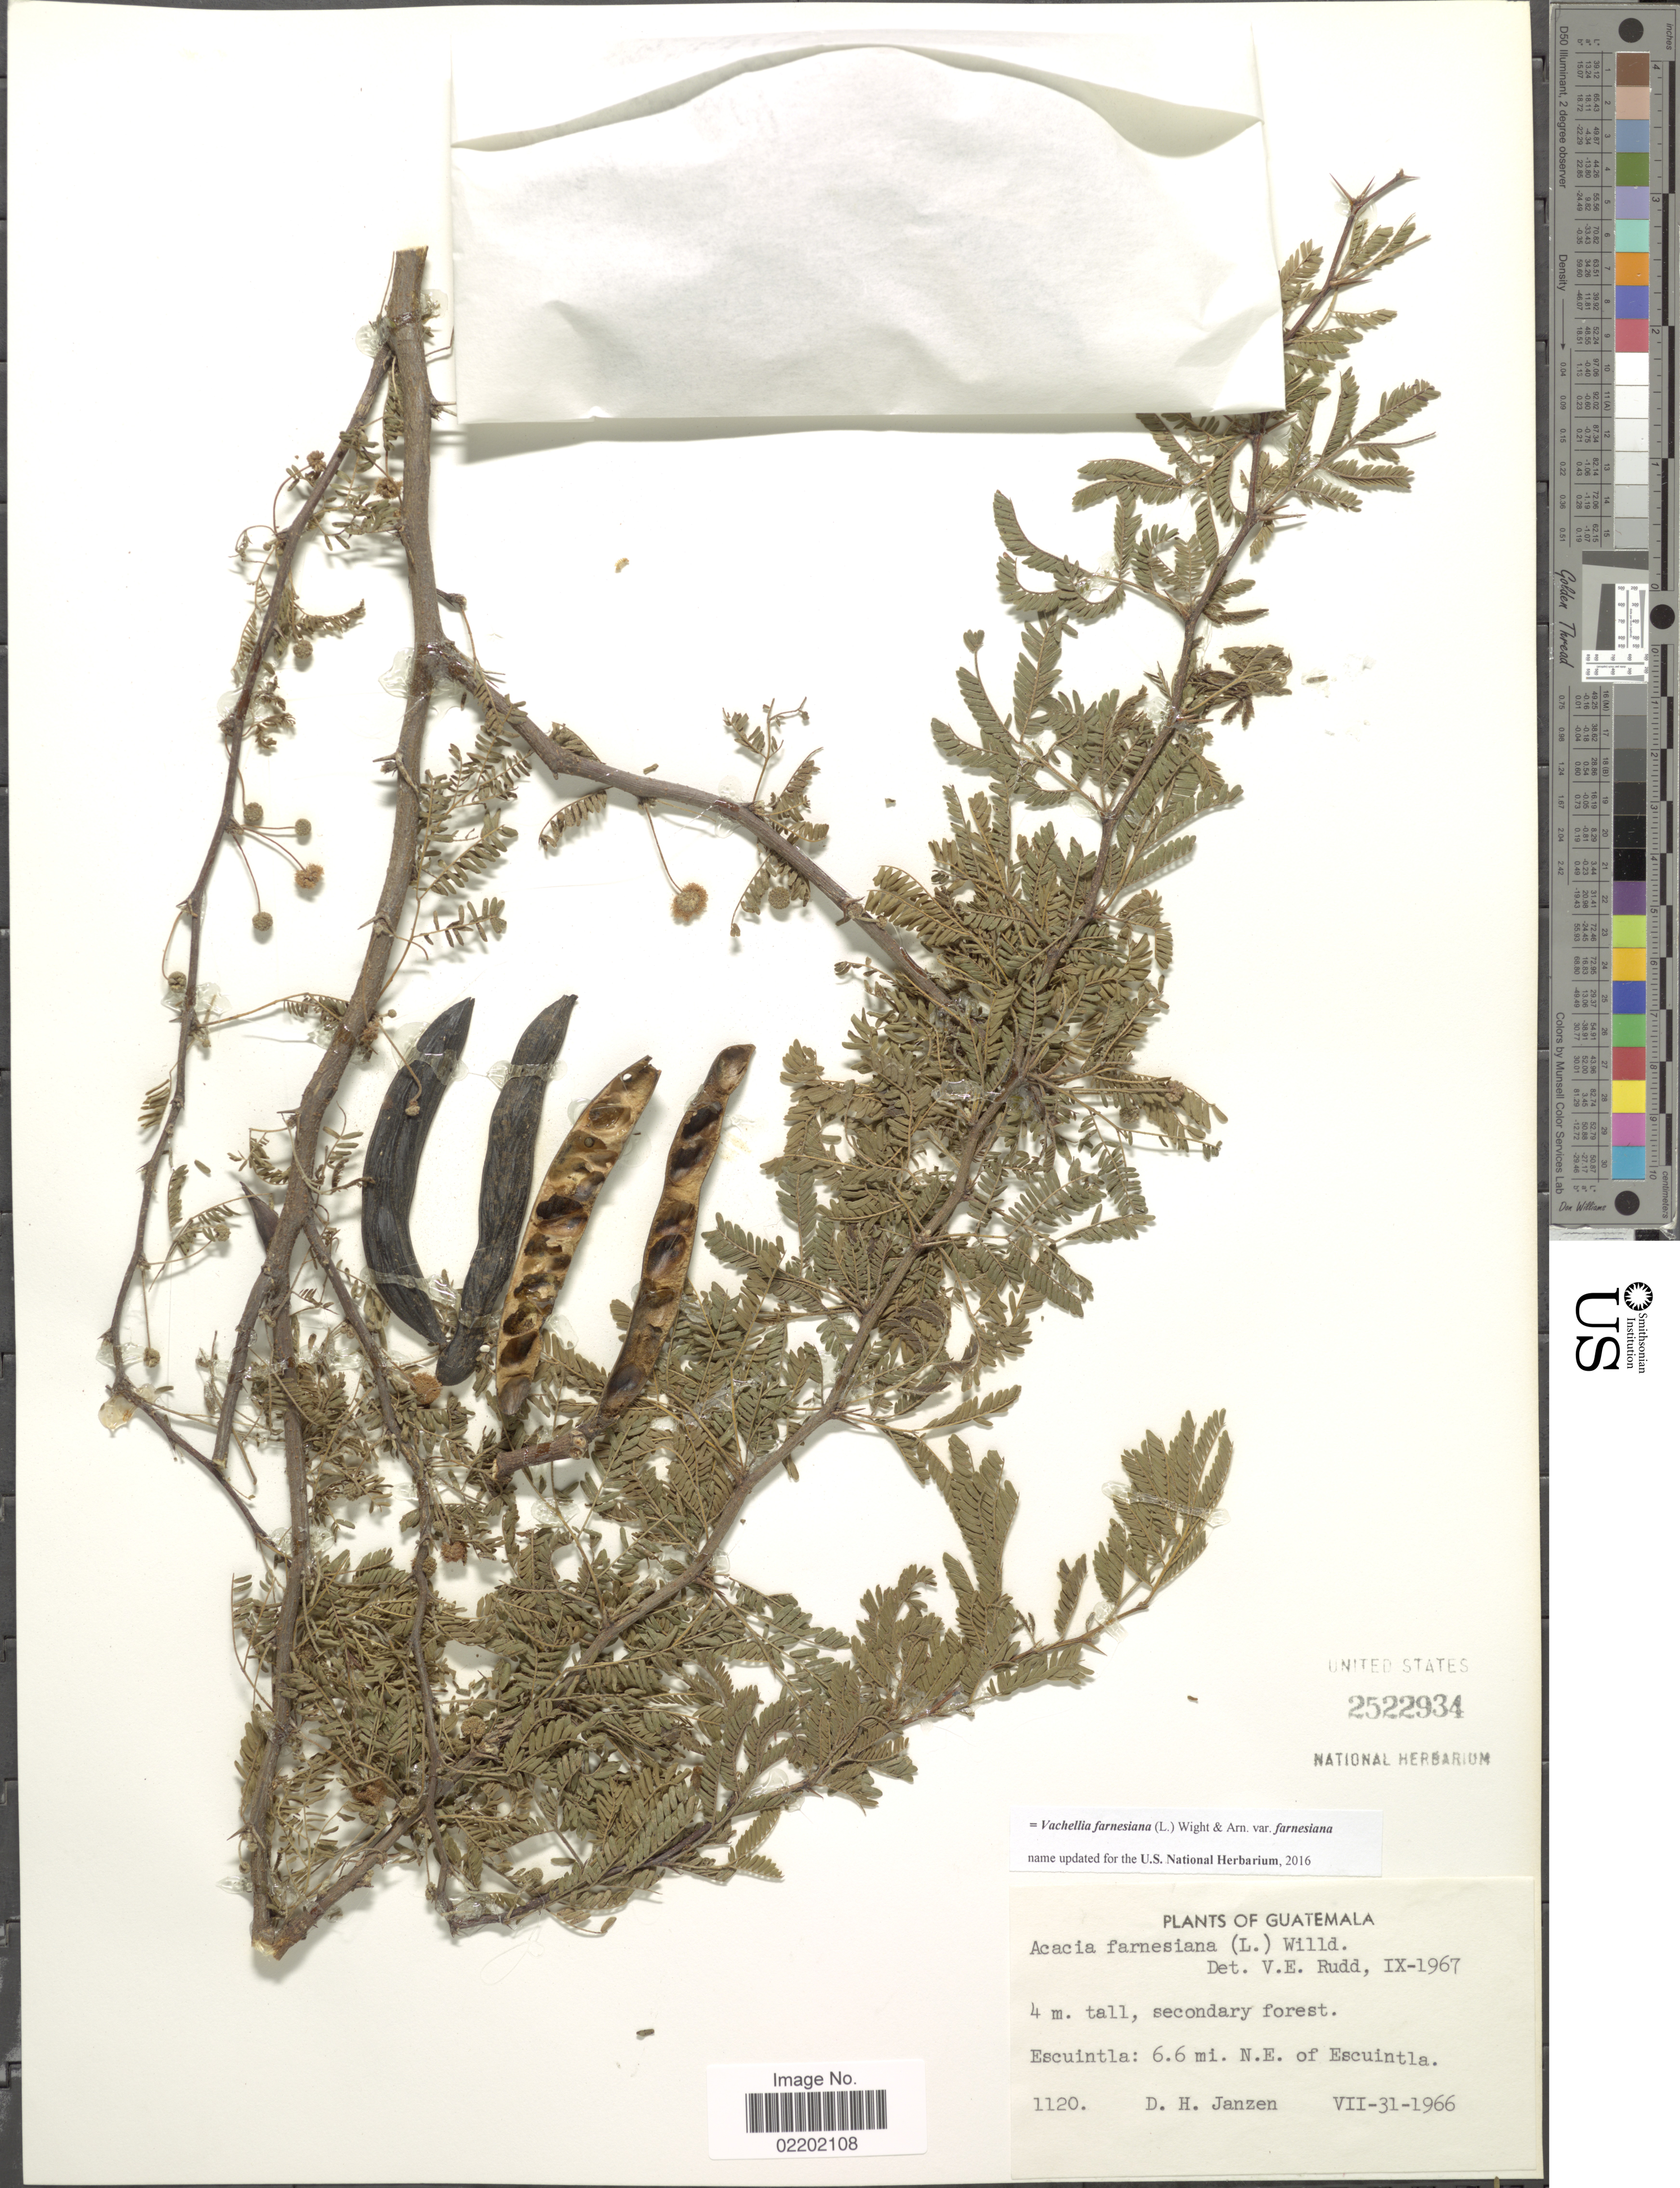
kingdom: Plantae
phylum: Tracheophyta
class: Magnoliopsida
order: Fabales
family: Fabaceae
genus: Vachellia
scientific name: Vachellia farnesiana var. farnesiana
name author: (L.) Wight & Arn.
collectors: D. Janzen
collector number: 1120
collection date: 1966-07-31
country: Guatemala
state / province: Escuintla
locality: Secondary forest, 6.6 mi. N.E. of Escuintla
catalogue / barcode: US 2522934